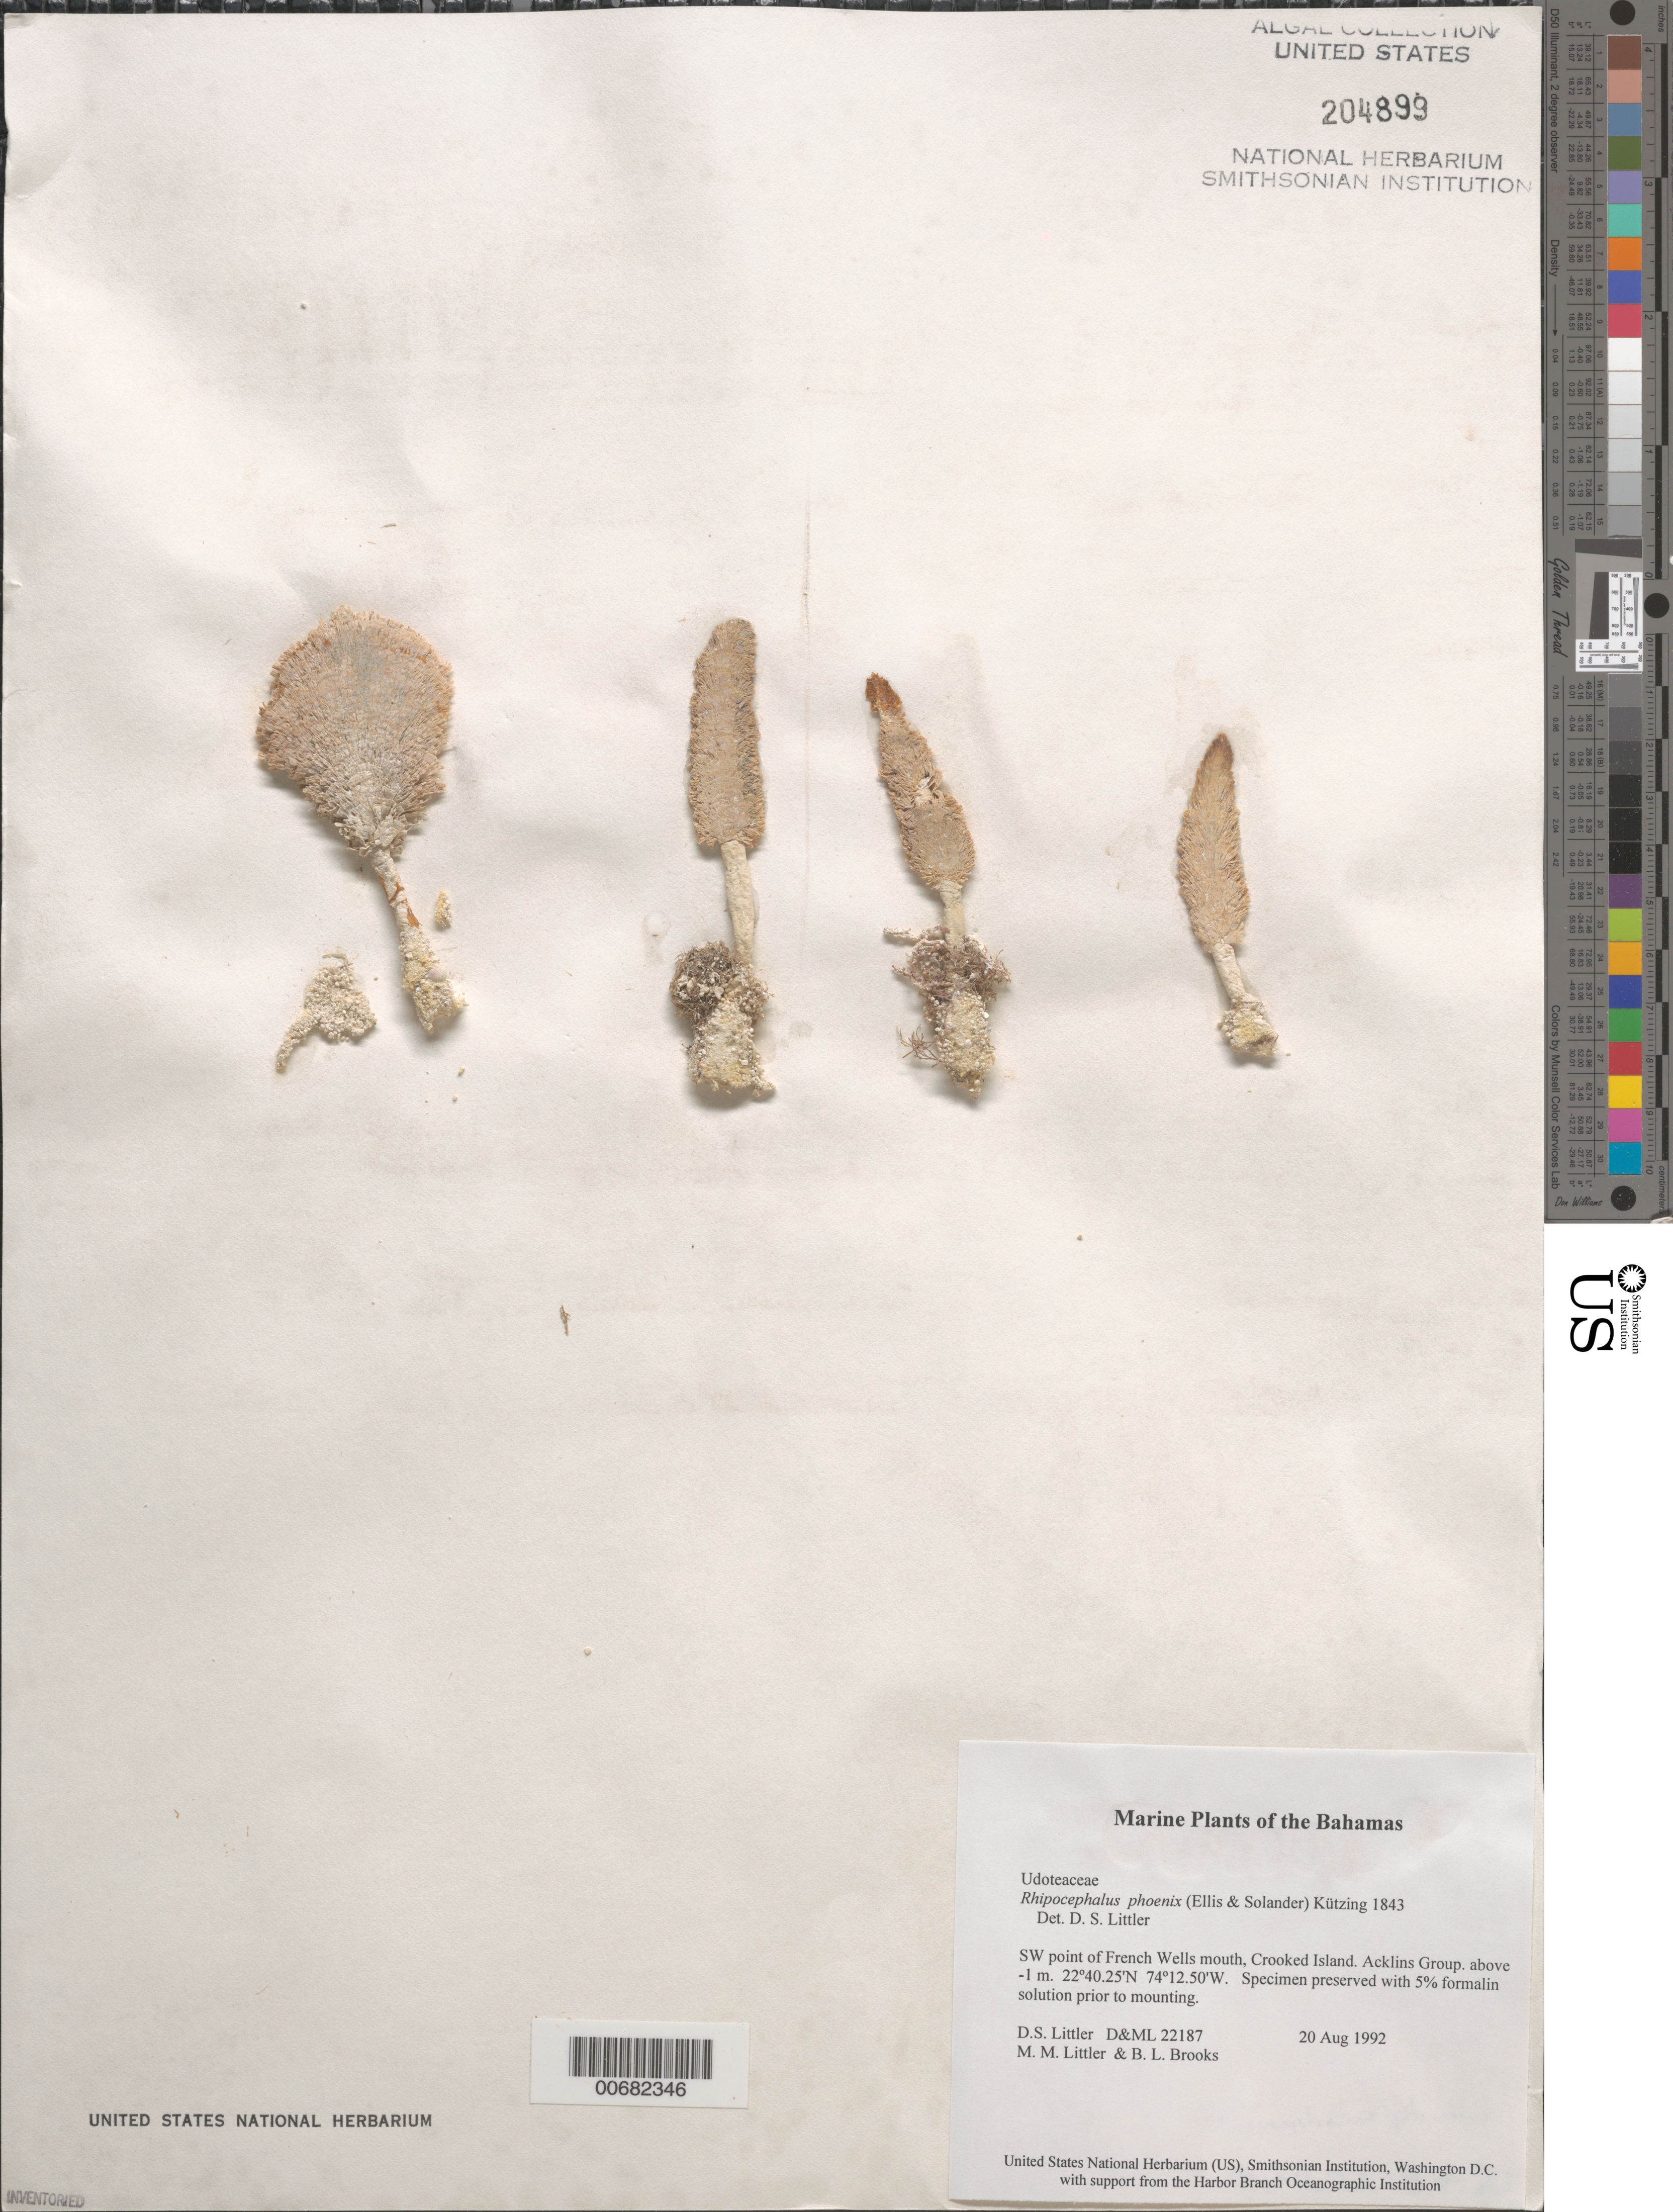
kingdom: Plantae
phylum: Chlorophyta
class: Ulvophyceae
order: Bryopsidales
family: Udoteaceae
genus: Rhipocephalus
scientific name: Rhipocephalus phoenix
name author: (J. Ellis & Sol.) Kütz.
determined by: Littler, D. S.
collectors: D. S. Littler, M. M. Littler & B. Brooks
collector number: D&ML 22187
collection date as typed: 20 Aug 1992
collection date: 1992-08-20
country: Bahamas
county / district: Crooked Island District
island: Crooked Island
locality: Southwest point of French Wells mouth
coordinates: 22 40.25' N, 74 12.50' W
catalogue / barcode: US 204899